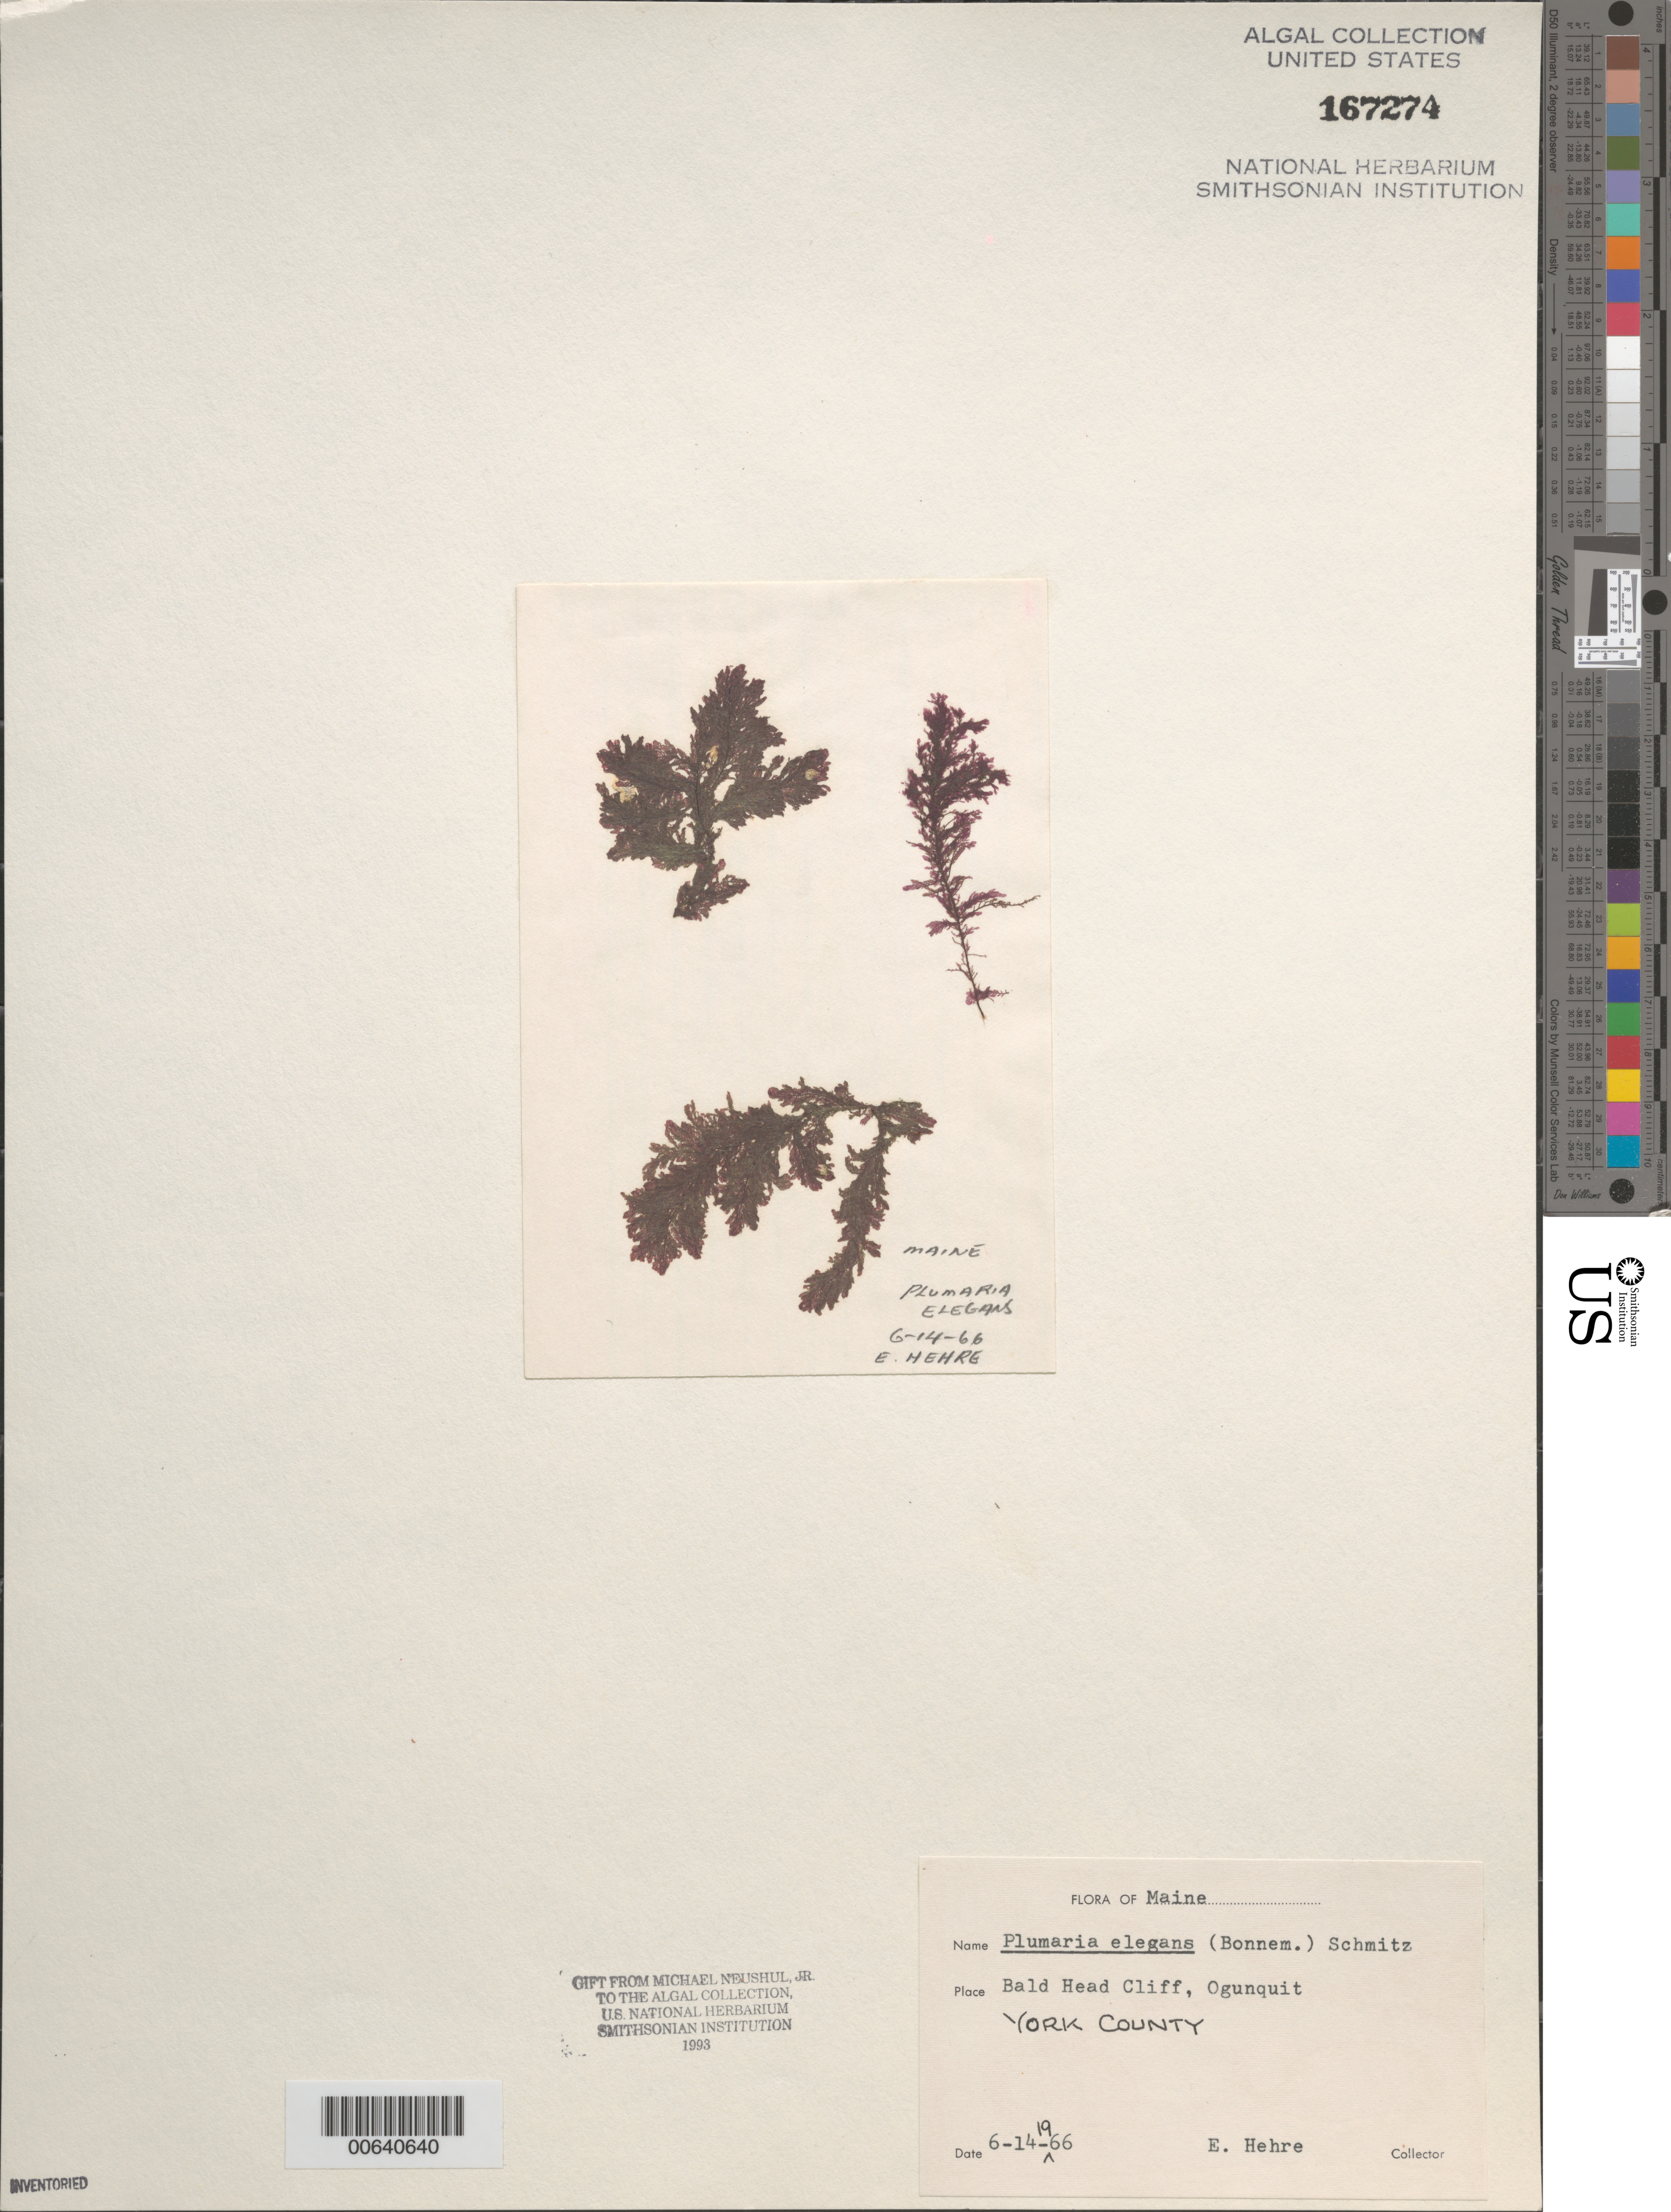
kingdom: Plantae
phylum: Rhodophyta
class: Florideophyceae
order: Ceramiales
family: Wrangeliaceae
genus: Plumaria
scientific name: Plumaria plumosa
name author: (Hudson) Kuntze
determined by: Algae name updating Project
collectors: E. Hehre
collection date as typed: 14 Jun 1966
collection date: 1966-06-14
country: United States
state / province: Maine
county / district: York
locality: Bald Head Cliff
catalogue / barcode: US 167274